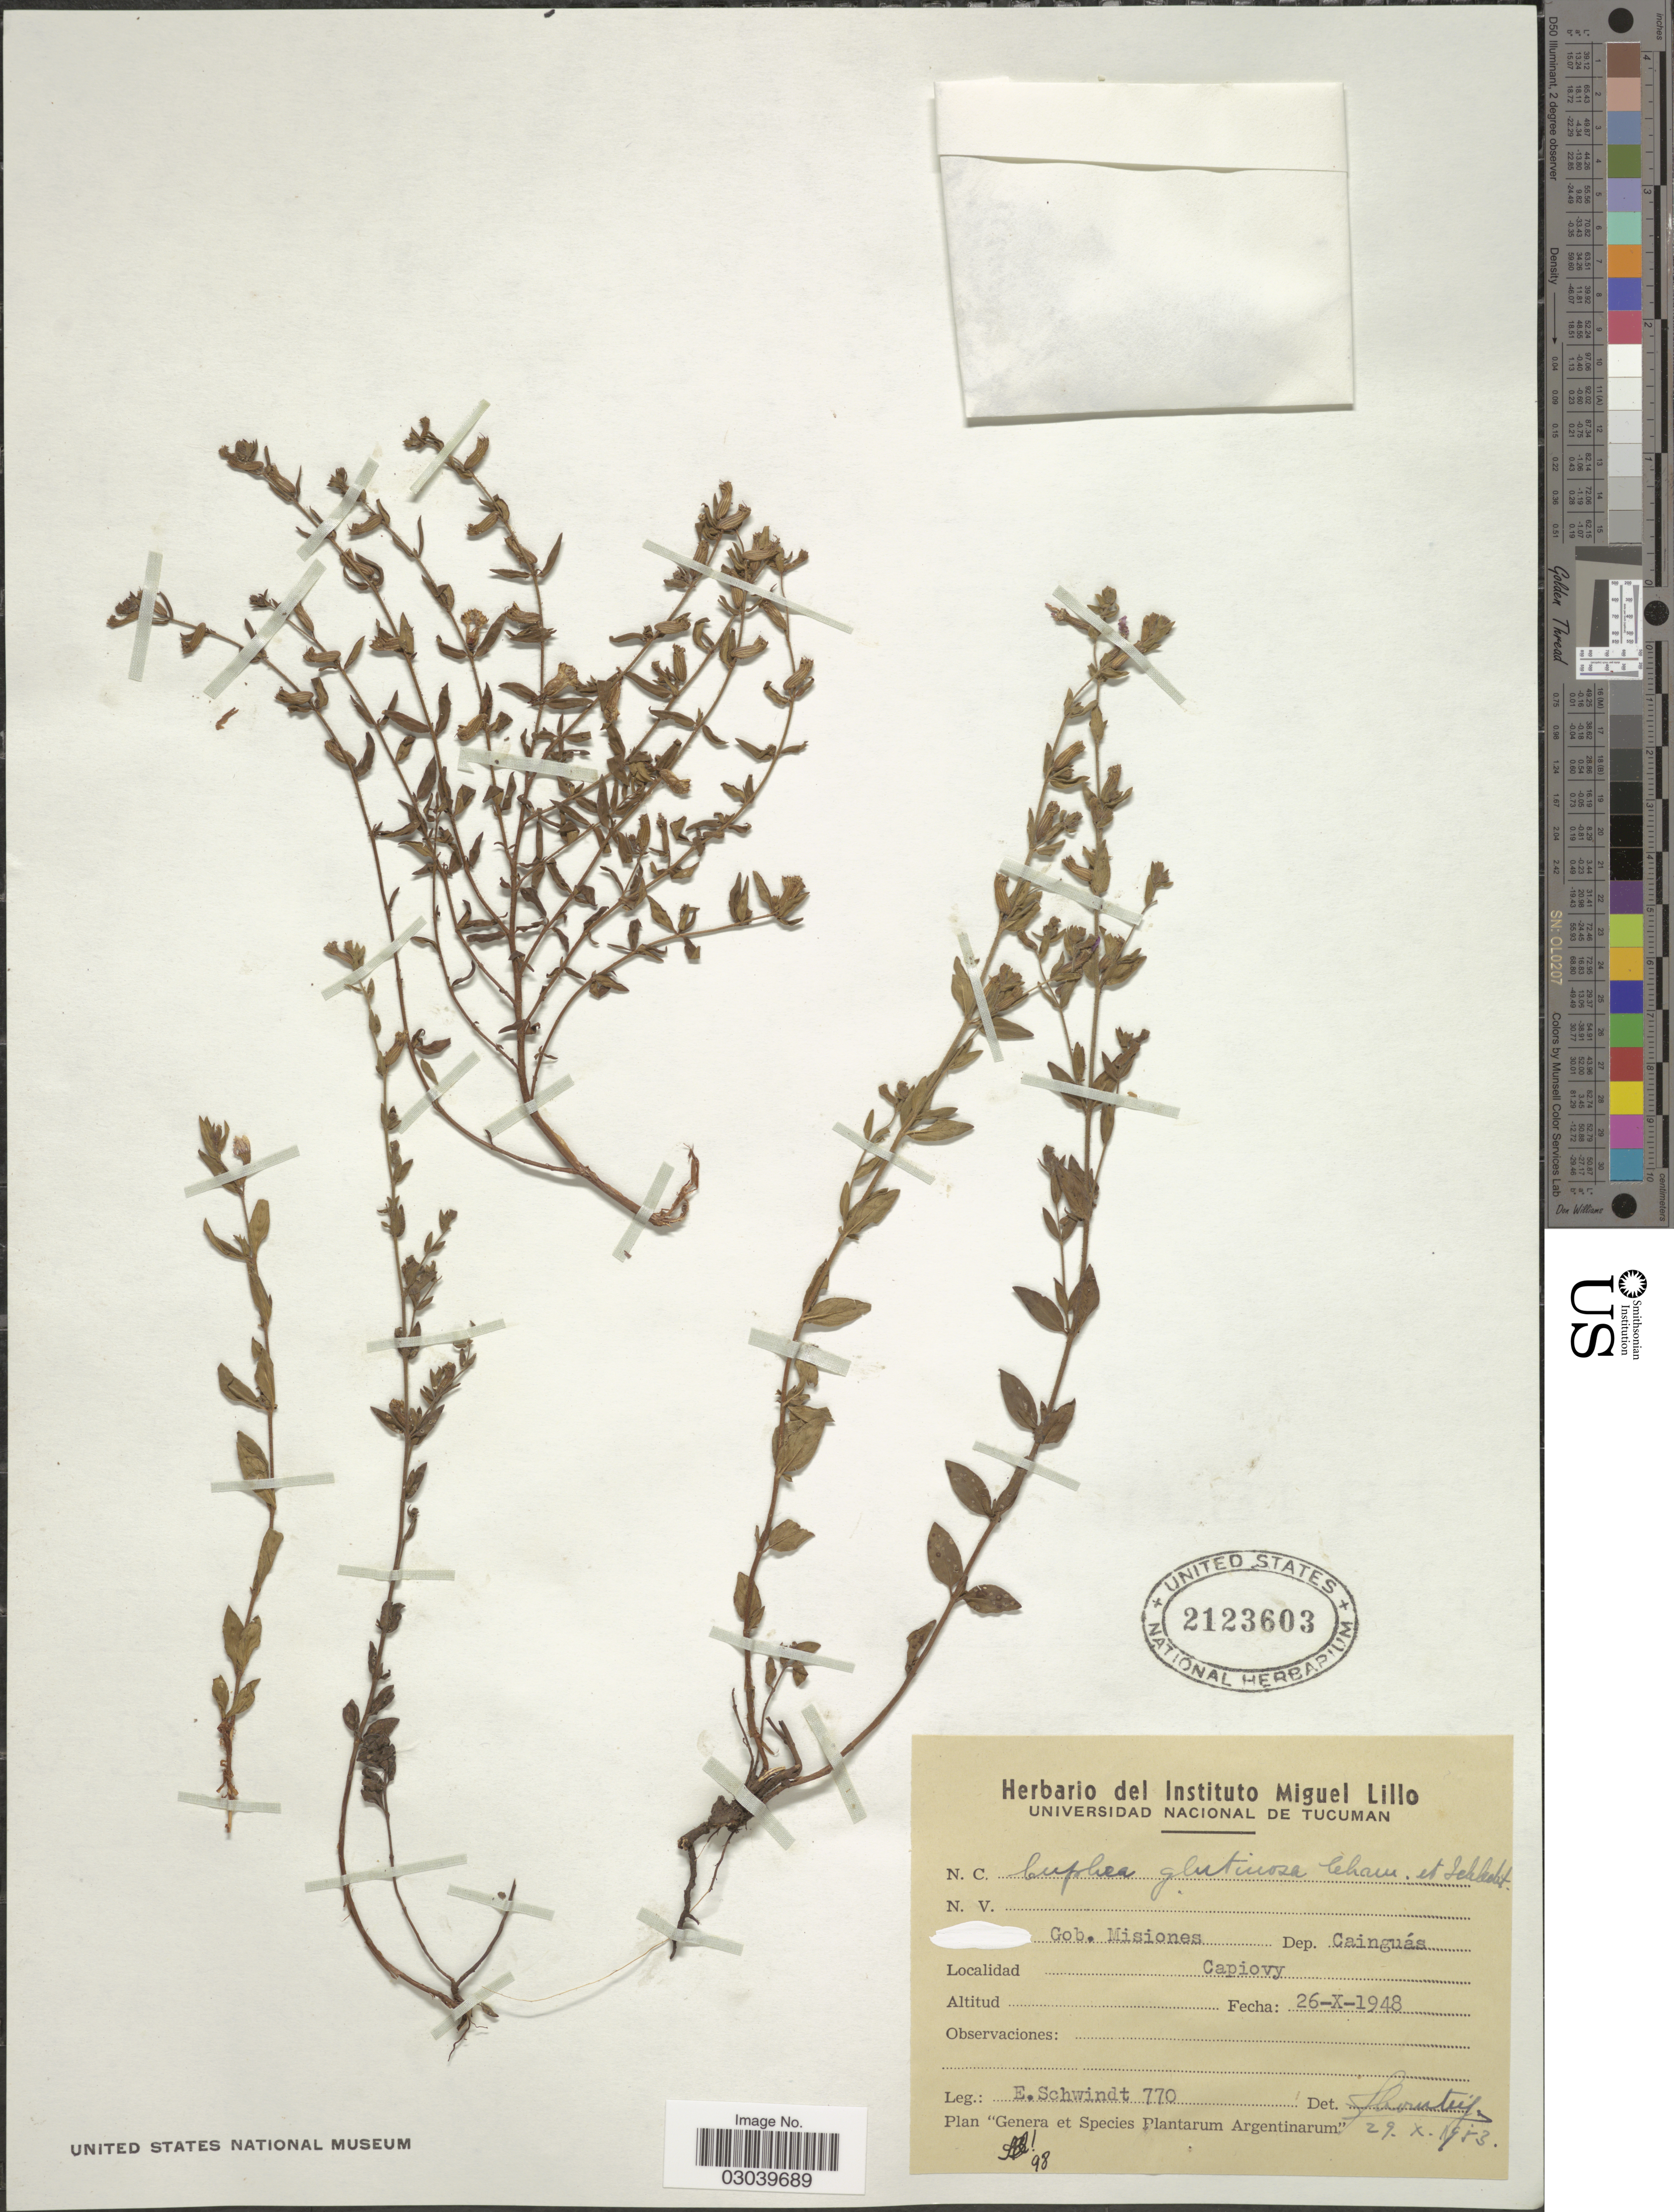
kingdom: Plantae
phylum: Tracheophyta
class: Magnoliopsida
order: Myrtales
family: Lythraceae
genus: Cuphea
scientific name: Cuphea glutinosa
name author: Cham. & Schltdl.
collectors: E. Schwindt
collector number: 770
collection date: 1948-10-26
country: Argentina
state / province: Misiones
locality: Gob. Misiones. Dep. Cainguás. Capiovy.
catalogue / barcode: US 2123603